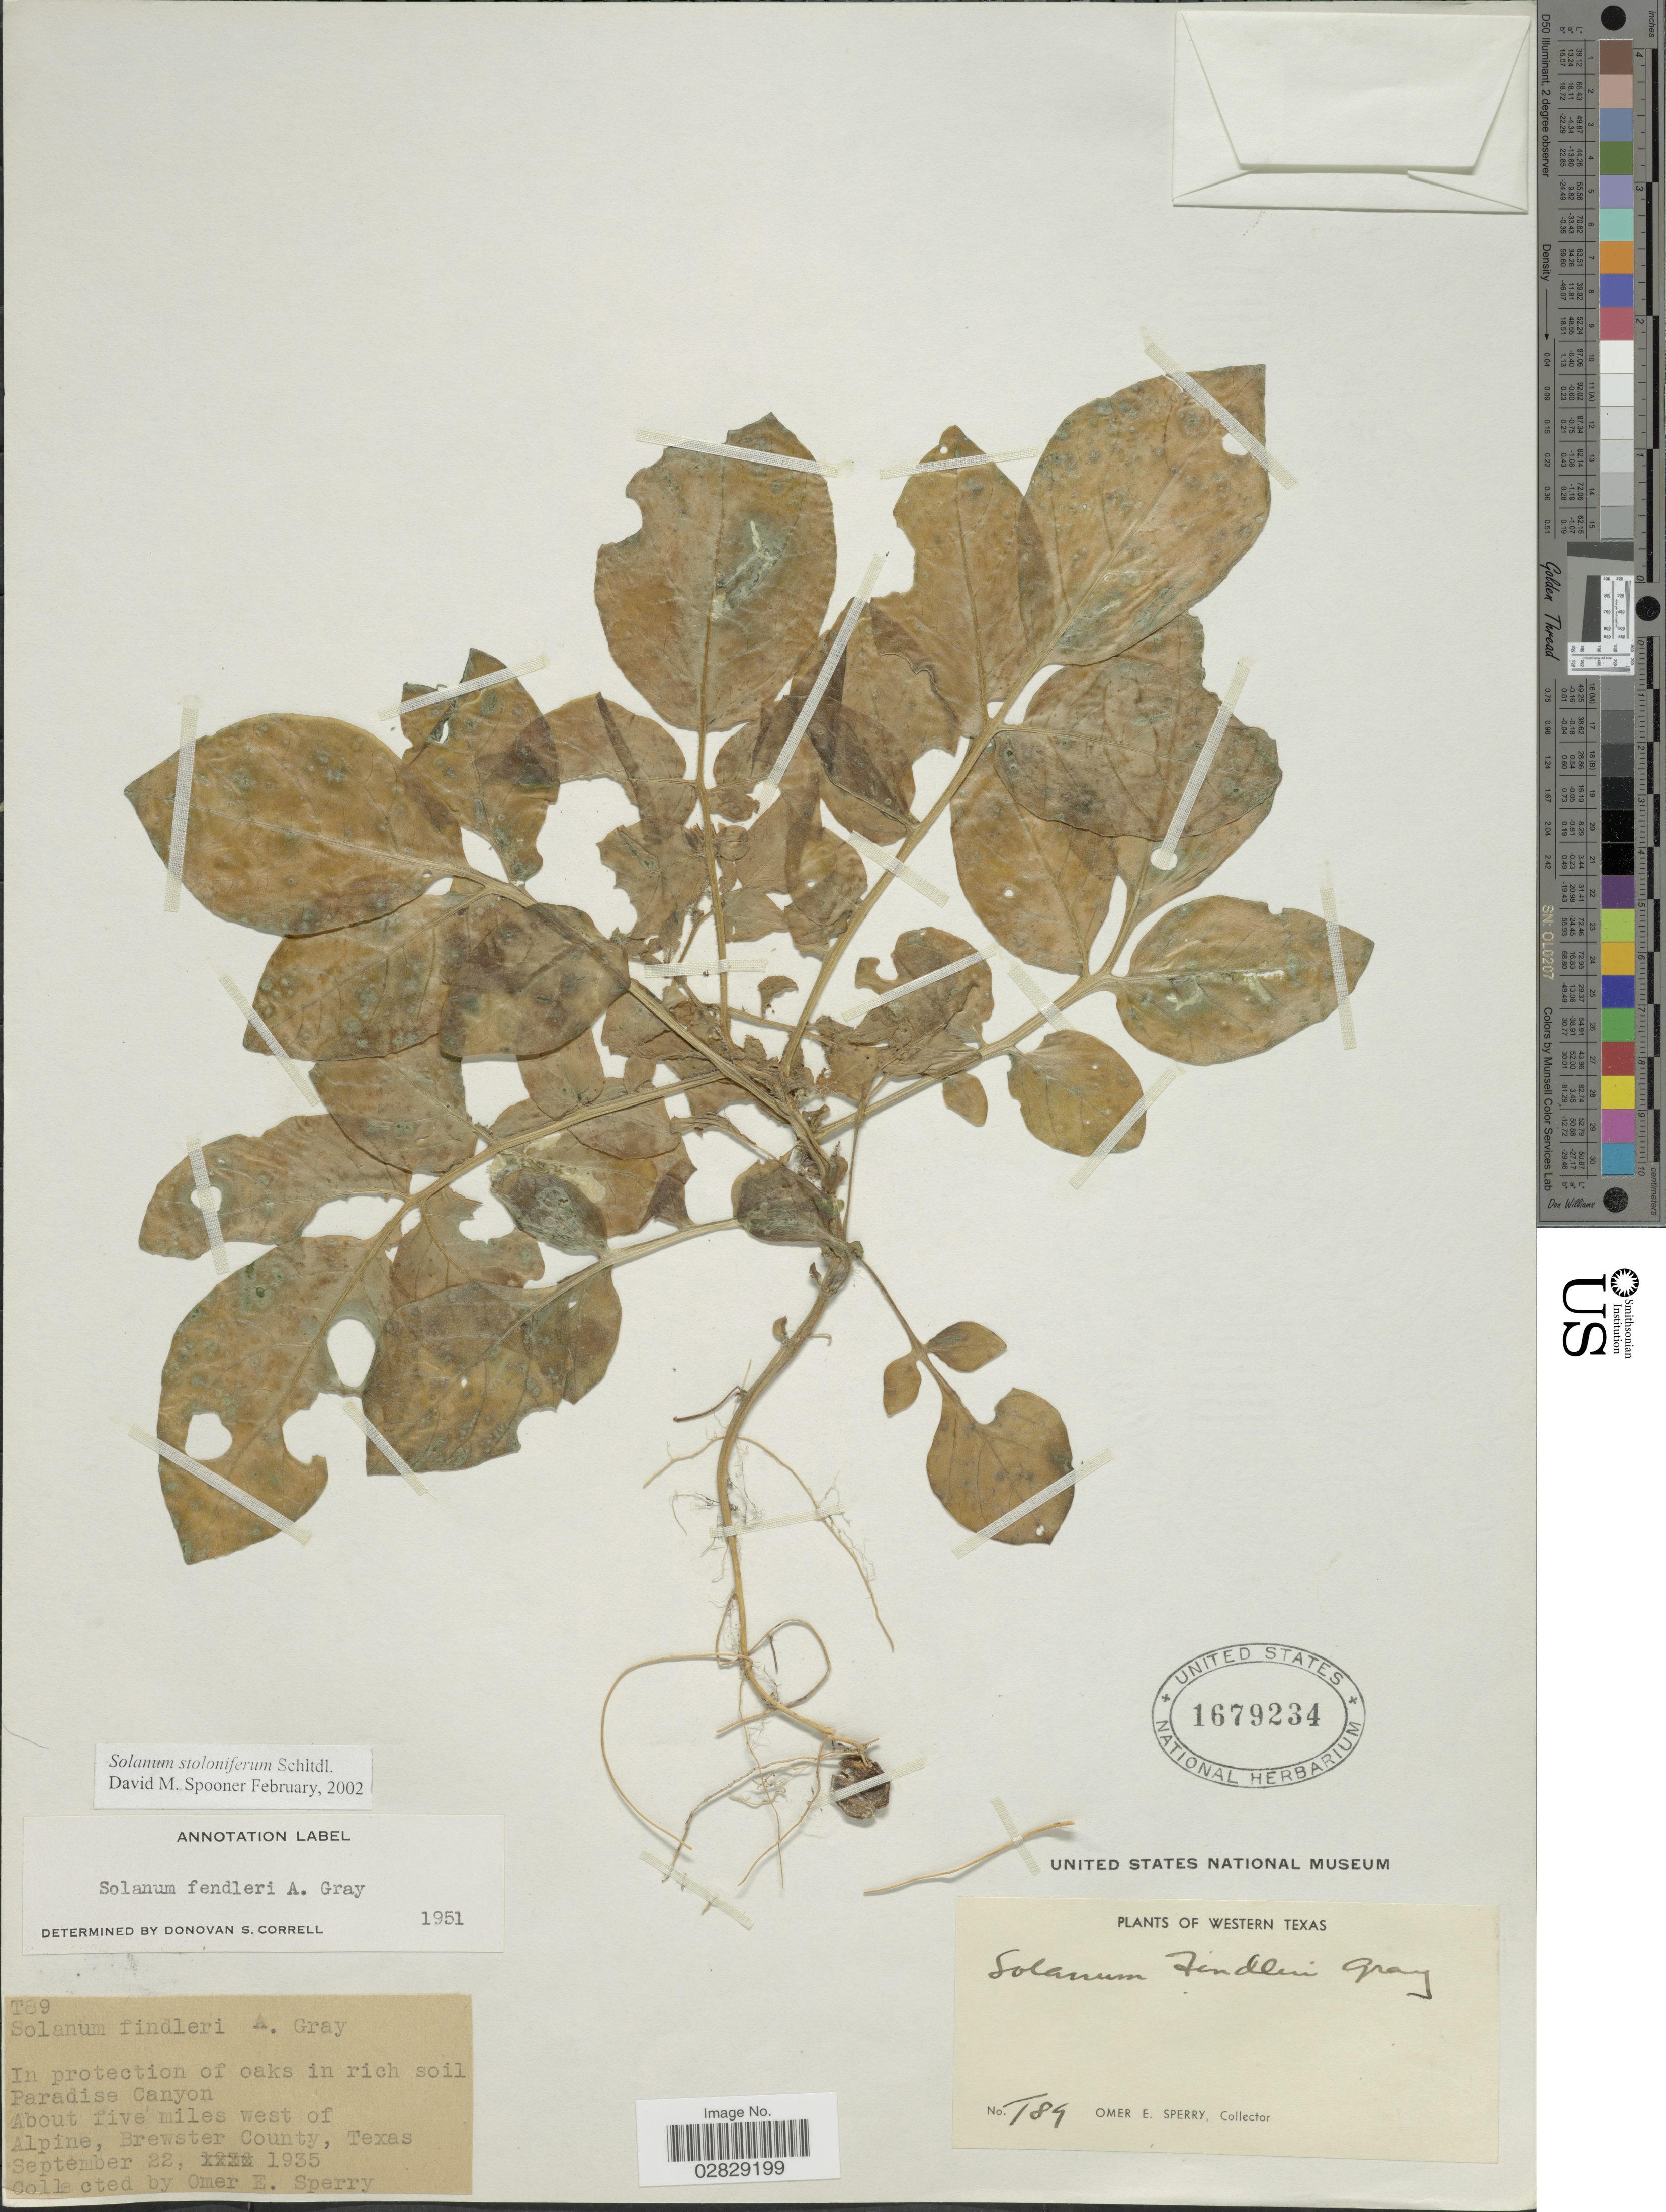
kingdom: Plantae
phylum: Tracheophyta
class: Magnoliopsida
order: Solanales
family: Solanaceae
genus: Solanum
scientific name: Solanum stoloniferum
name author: Schltdl.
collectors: O. E. Sperry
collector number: T89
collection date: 1935-09-22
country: United States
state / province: Texas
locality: West Texas. Paradise Canyon. About five miles west of Alpine, Brewster County.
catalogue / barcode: US 1679234